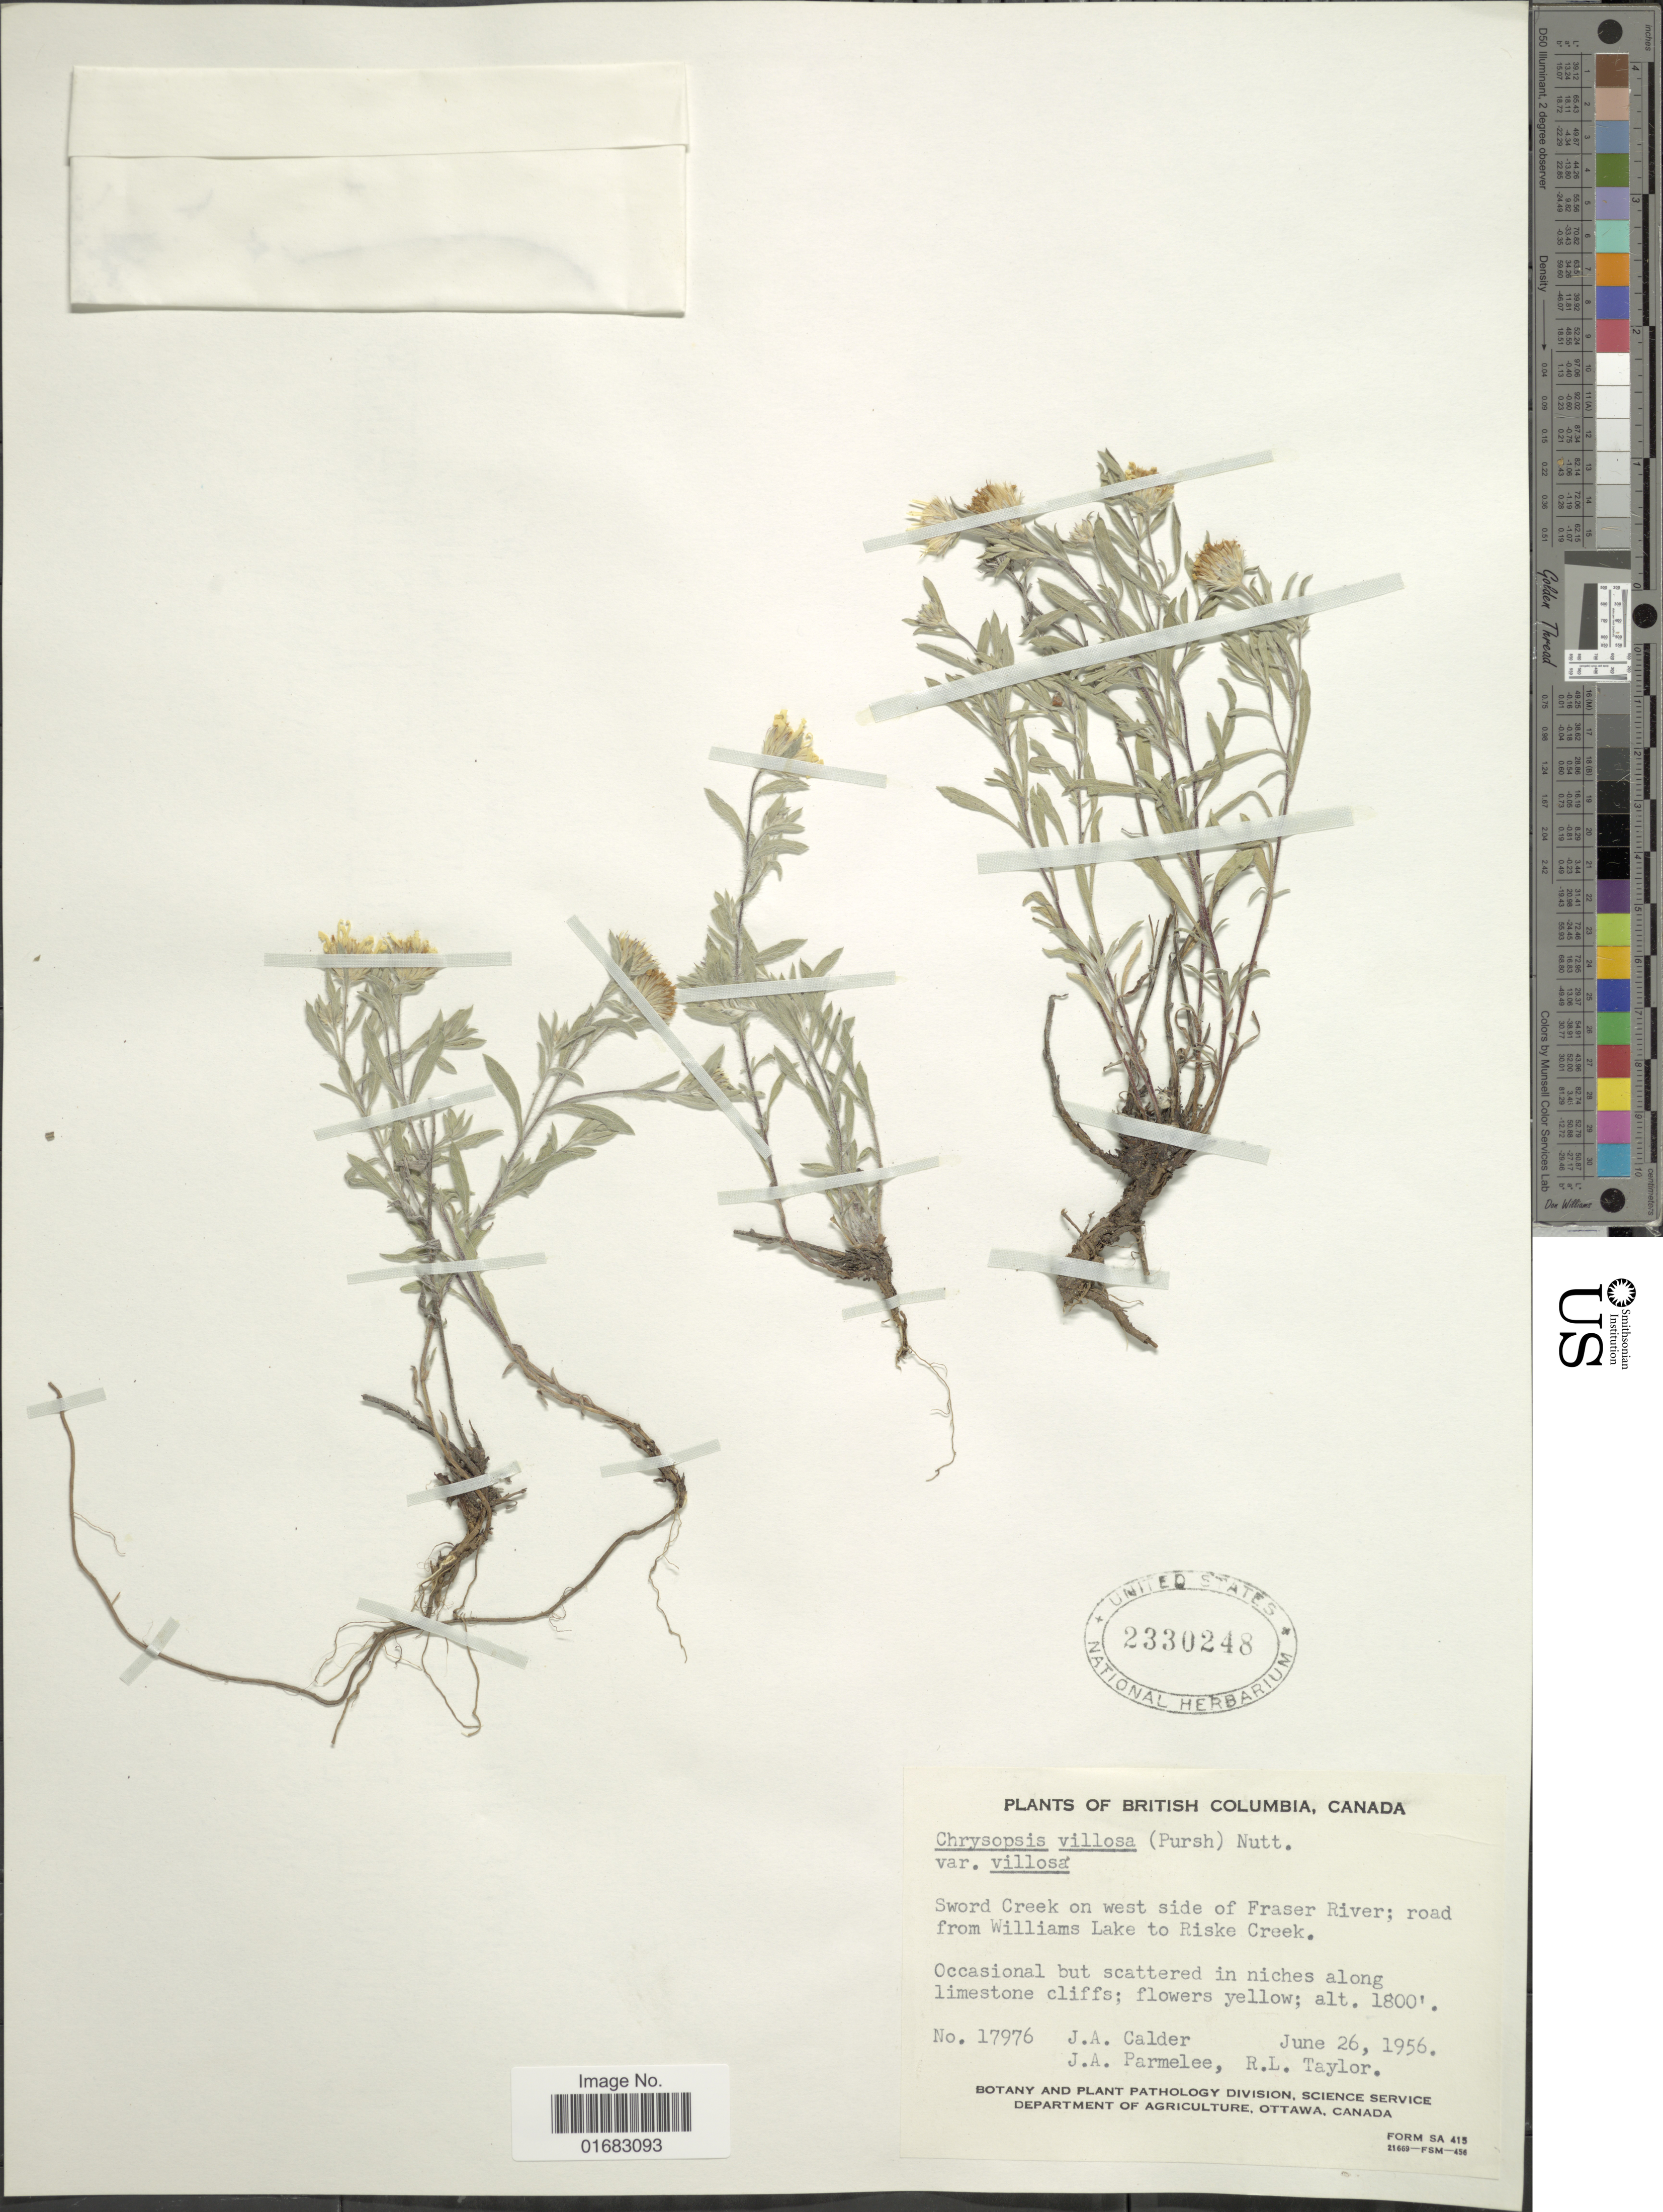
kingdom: Plantae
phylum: Tracheophyta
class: Magnoliopsida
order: Asterales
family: Asteraceae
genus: Heterotheca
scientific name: Heterotheca villosa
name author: (Pursh) Shinners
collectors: J. A. Calder, J. A. Parmelee & R. Taylor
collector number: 17976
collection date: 1956-06-26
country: Canada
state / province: British Columbia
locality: British Columbia, Canada. Sword Creek on west side of Fraser River; road from Williams Lake to Riske Creek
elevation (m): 549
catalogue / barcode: US 2330248